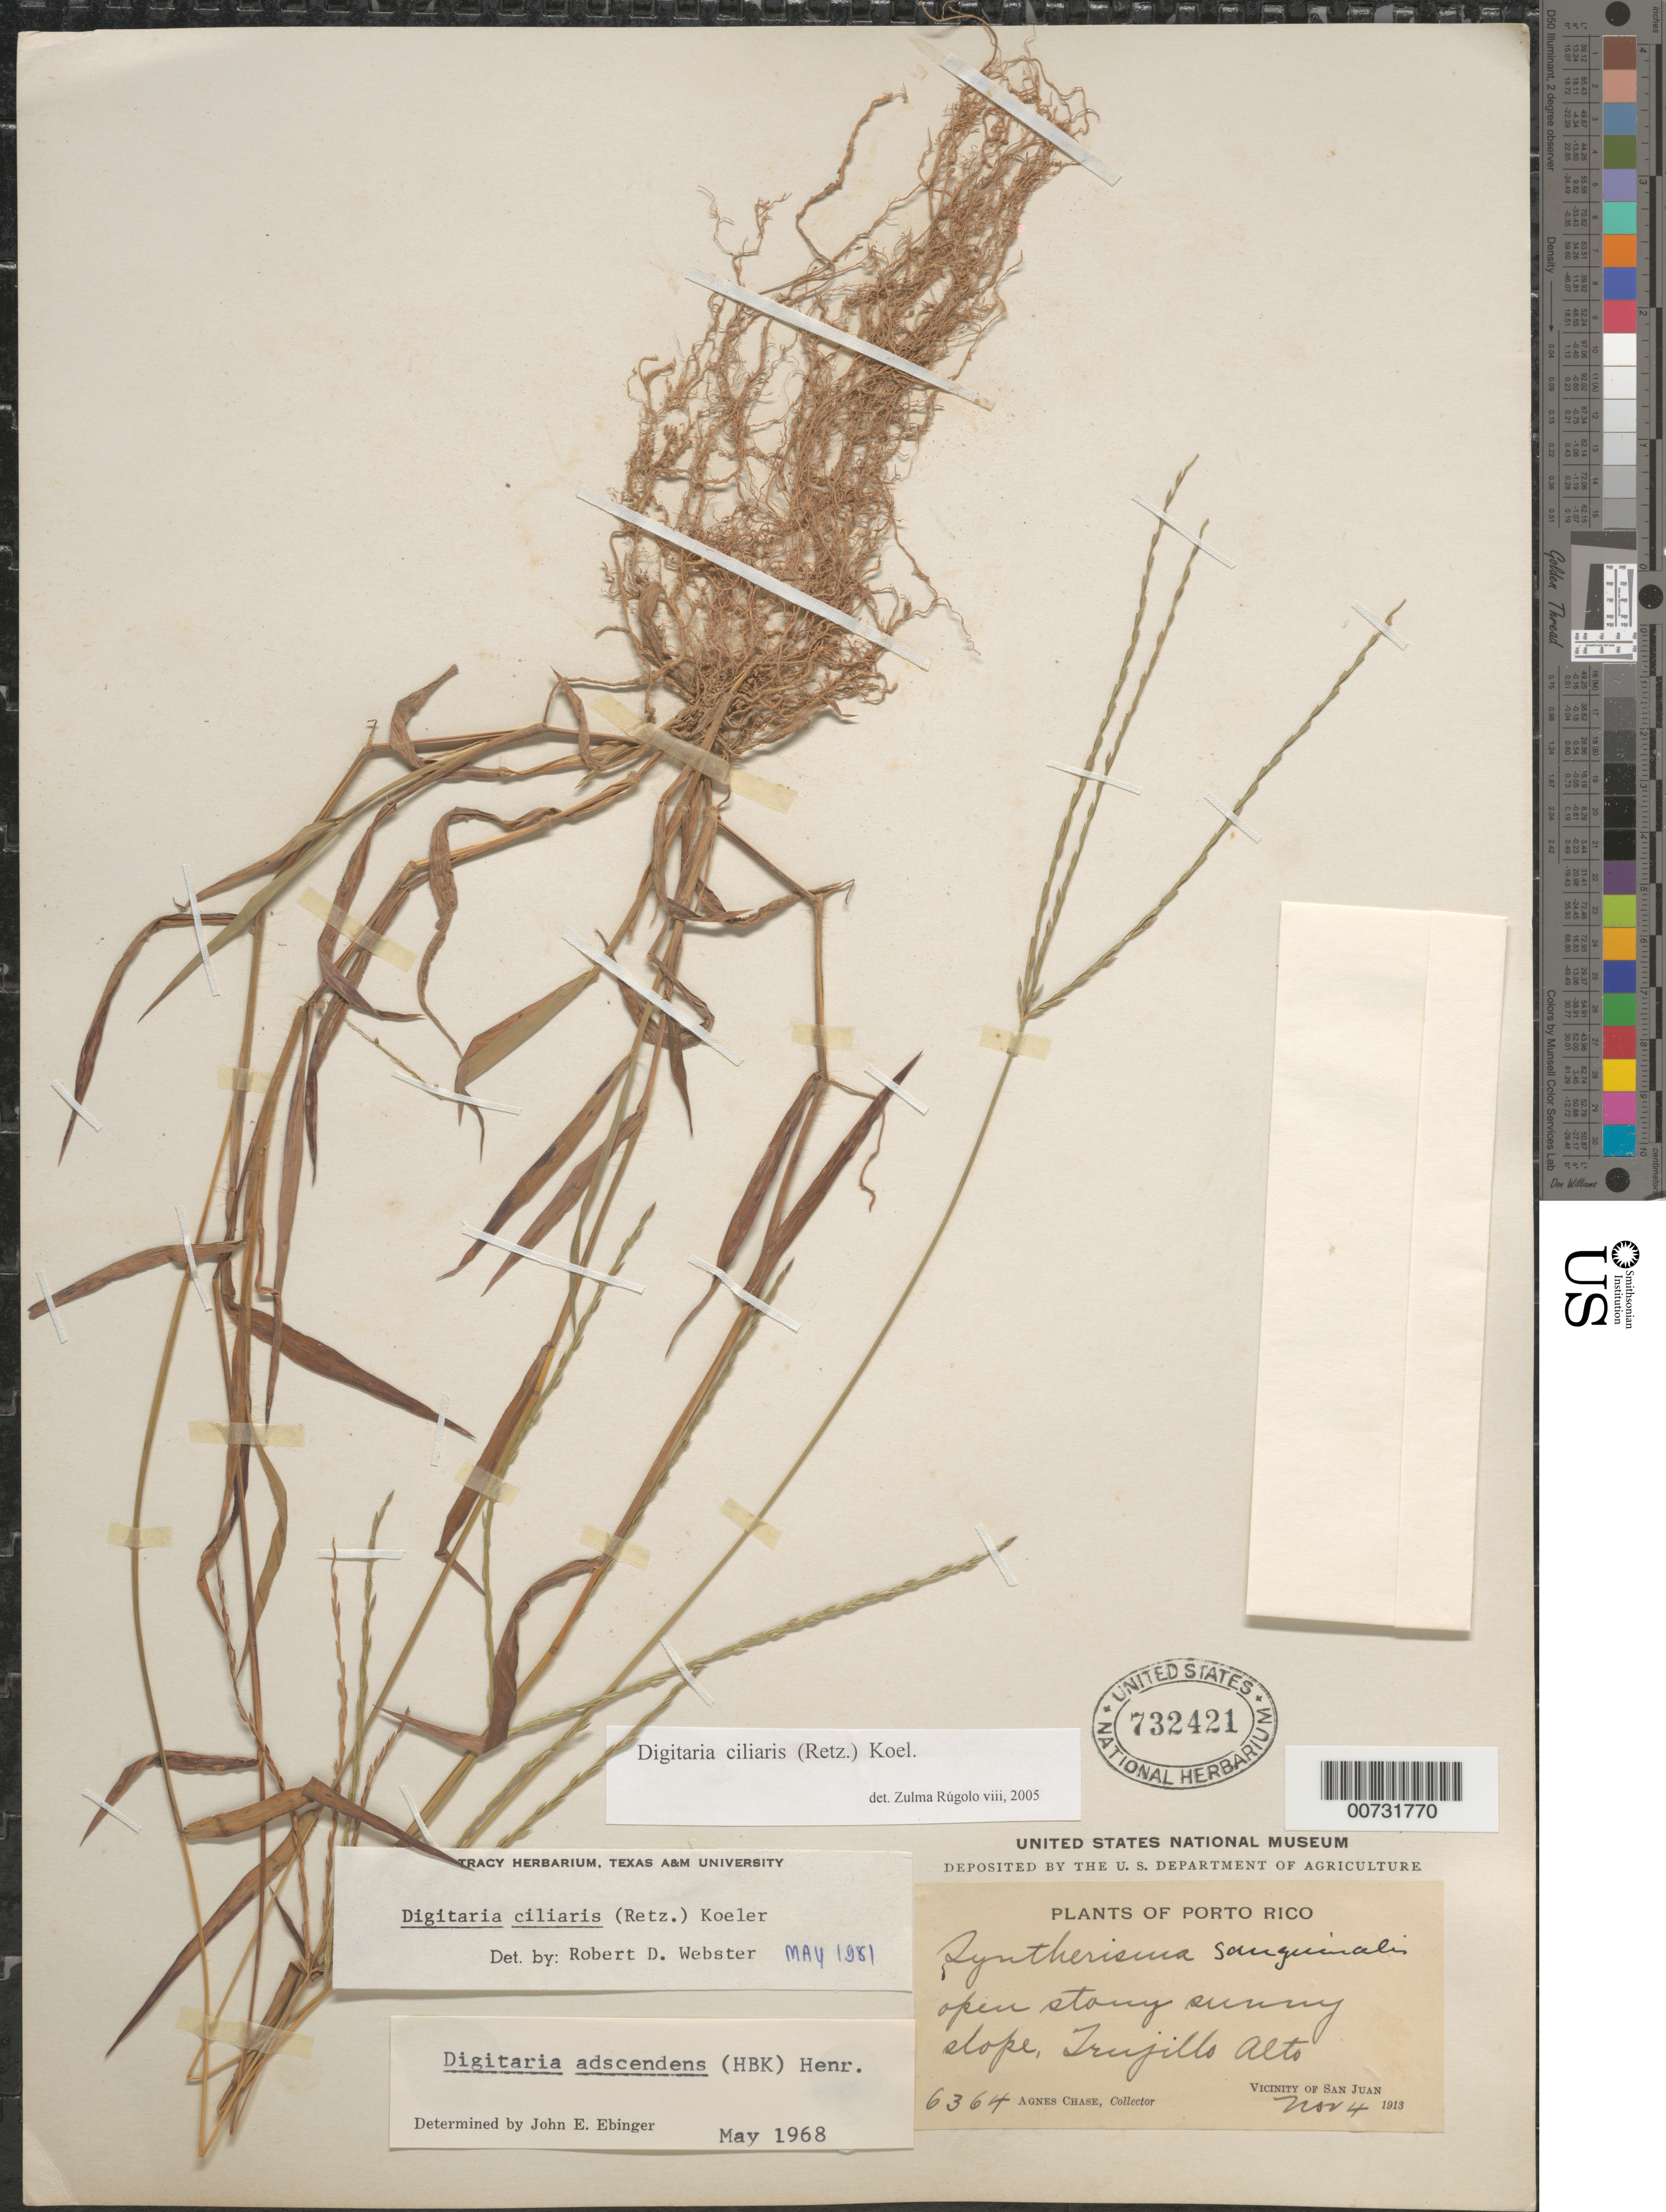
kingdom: Plantae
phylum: Tracheophyta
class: Liliopsida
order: Poales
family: Poaceae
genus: Digitaria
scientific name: Digitaria ciliaris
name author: (Retz.) Koeler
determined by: Webster, Robert D.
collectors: A. Chase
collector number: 6364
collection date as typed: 04 Nov 1913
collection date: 1913-11-04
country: Puerto Rico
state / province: San Juan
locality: Trujillo Alto, vic of San Juan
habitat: Open stony sunny slope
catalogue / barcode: US 732421